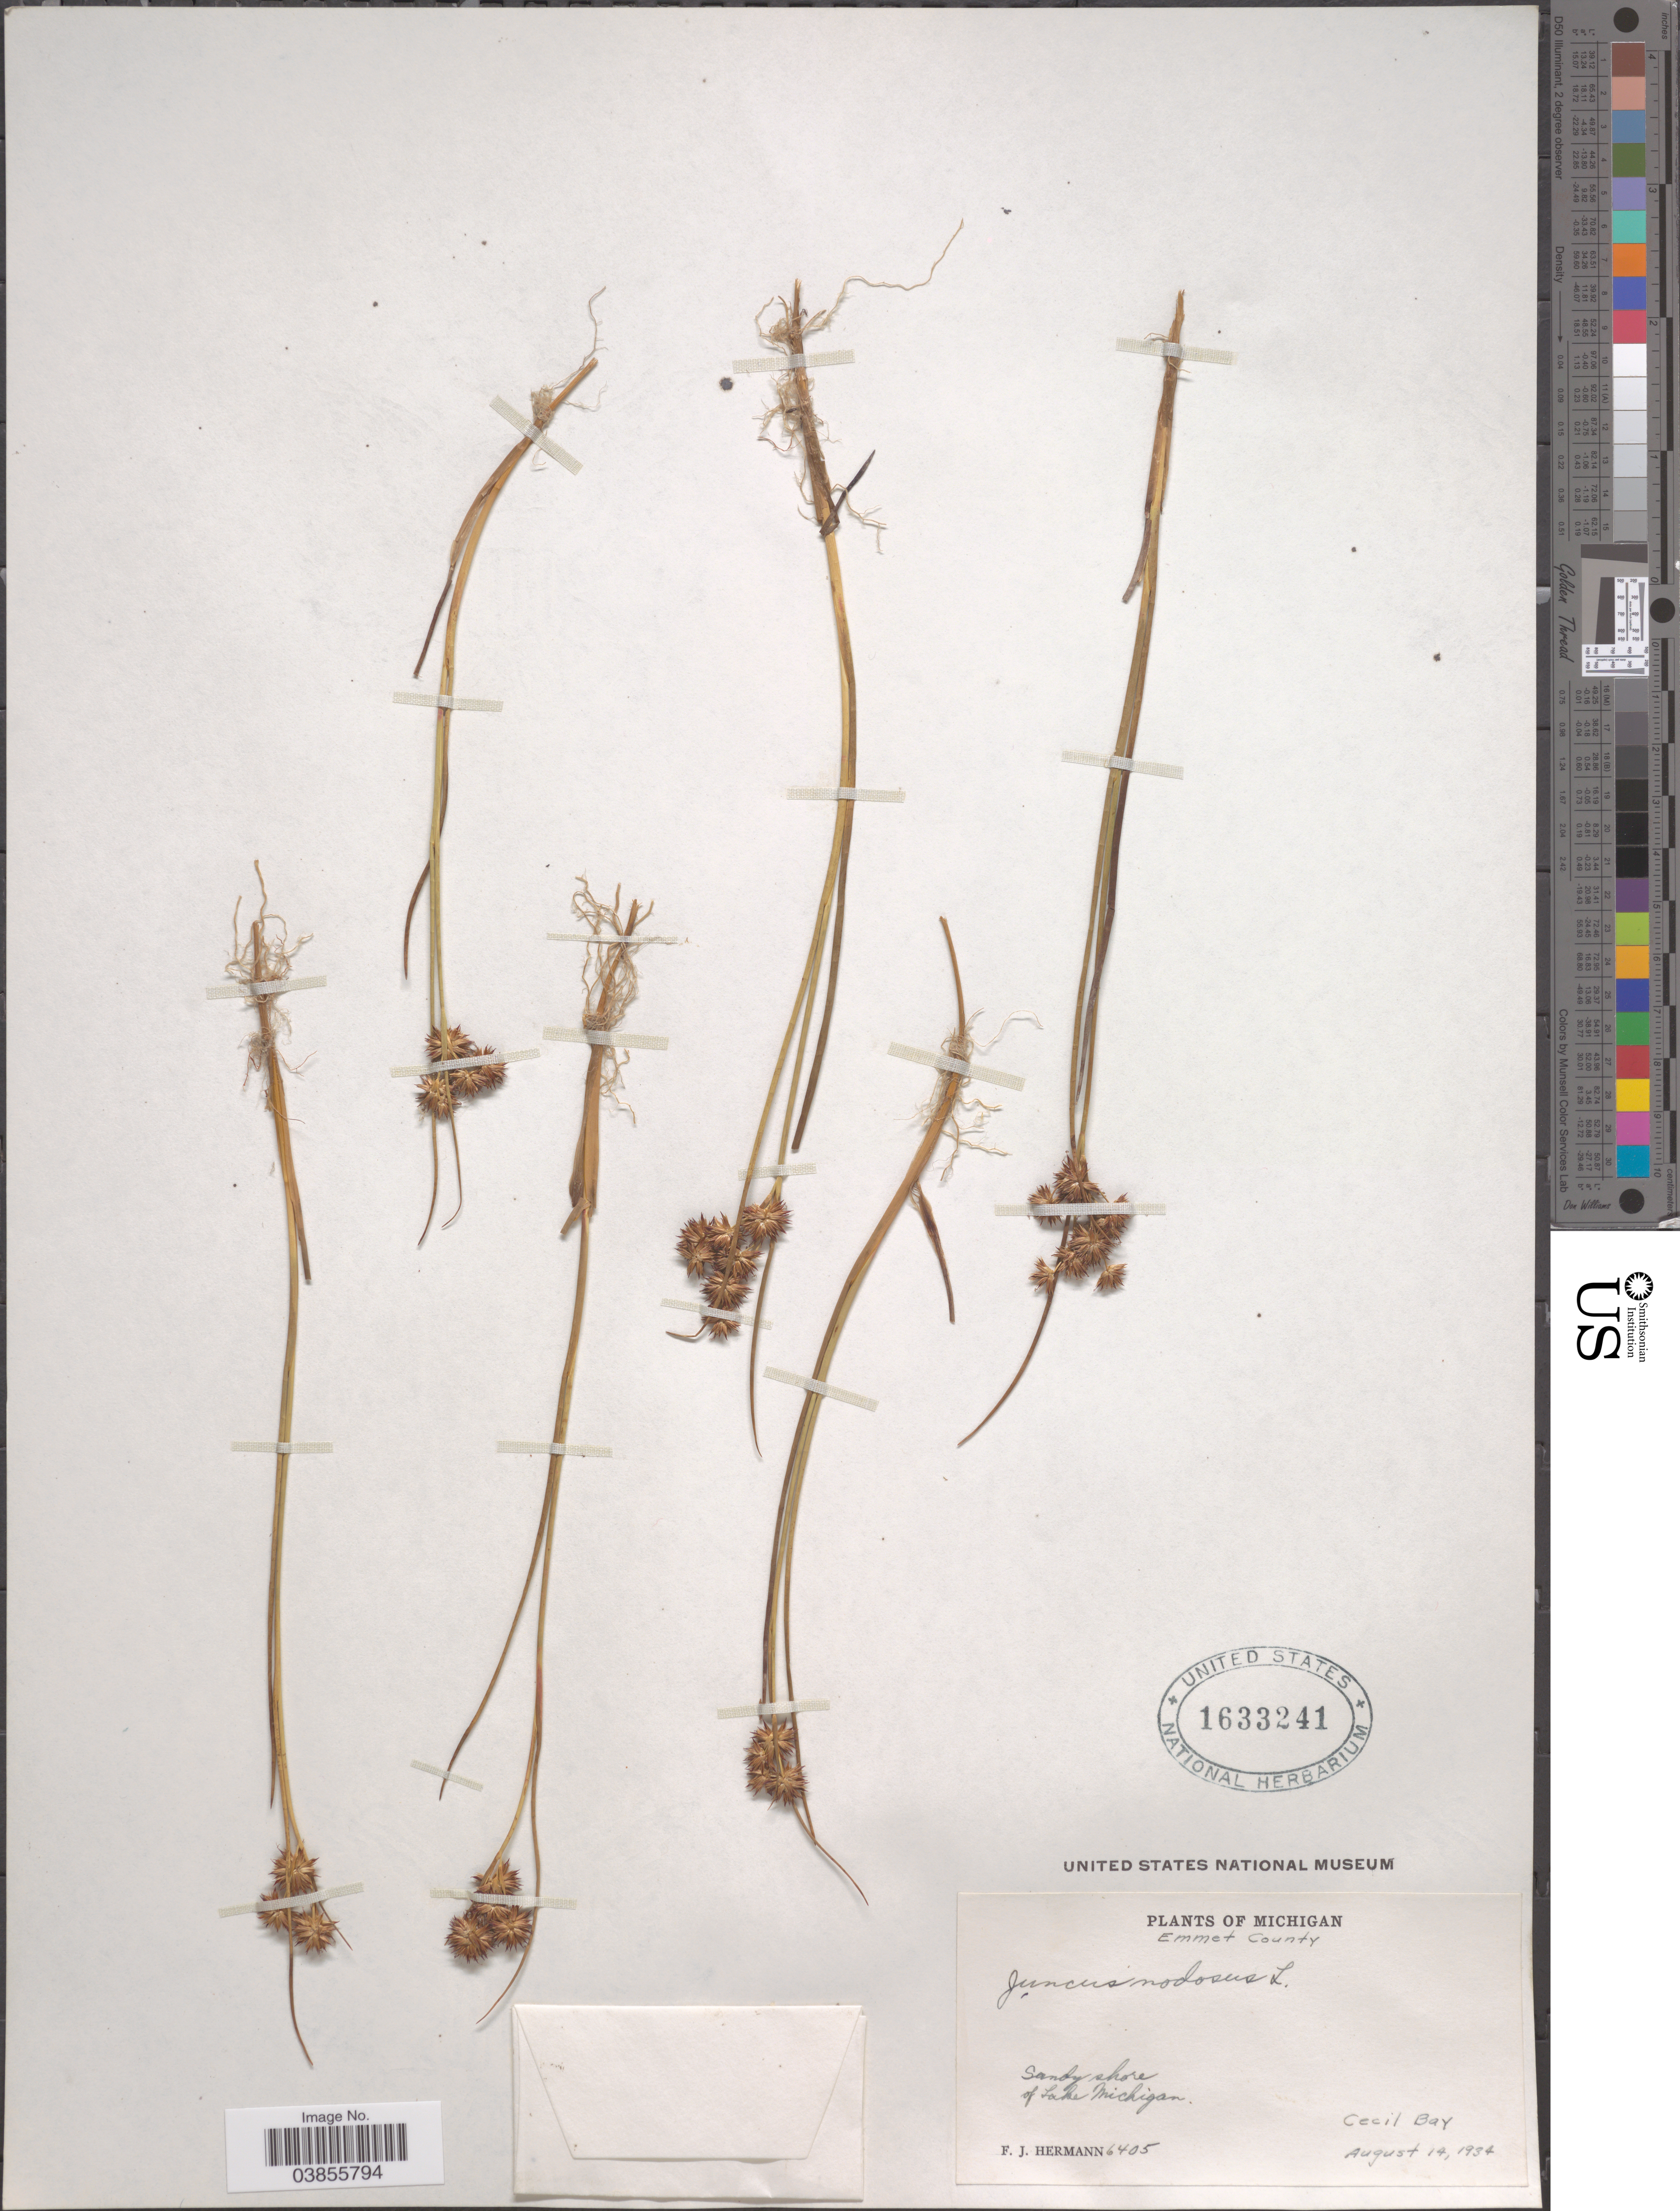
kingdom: Plantae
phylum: Tracheophyta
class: Liliopsida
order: Poales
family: Juncaceae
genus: Juncus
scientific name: Juncus nodosus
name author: L.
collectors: F. J. Hermann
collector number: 6405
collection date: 1934-08-14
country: United States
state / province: Michigan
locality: Emmet County. Sandy shore of Lake Michigan. Cecil Bay.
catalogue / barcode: US 1633241